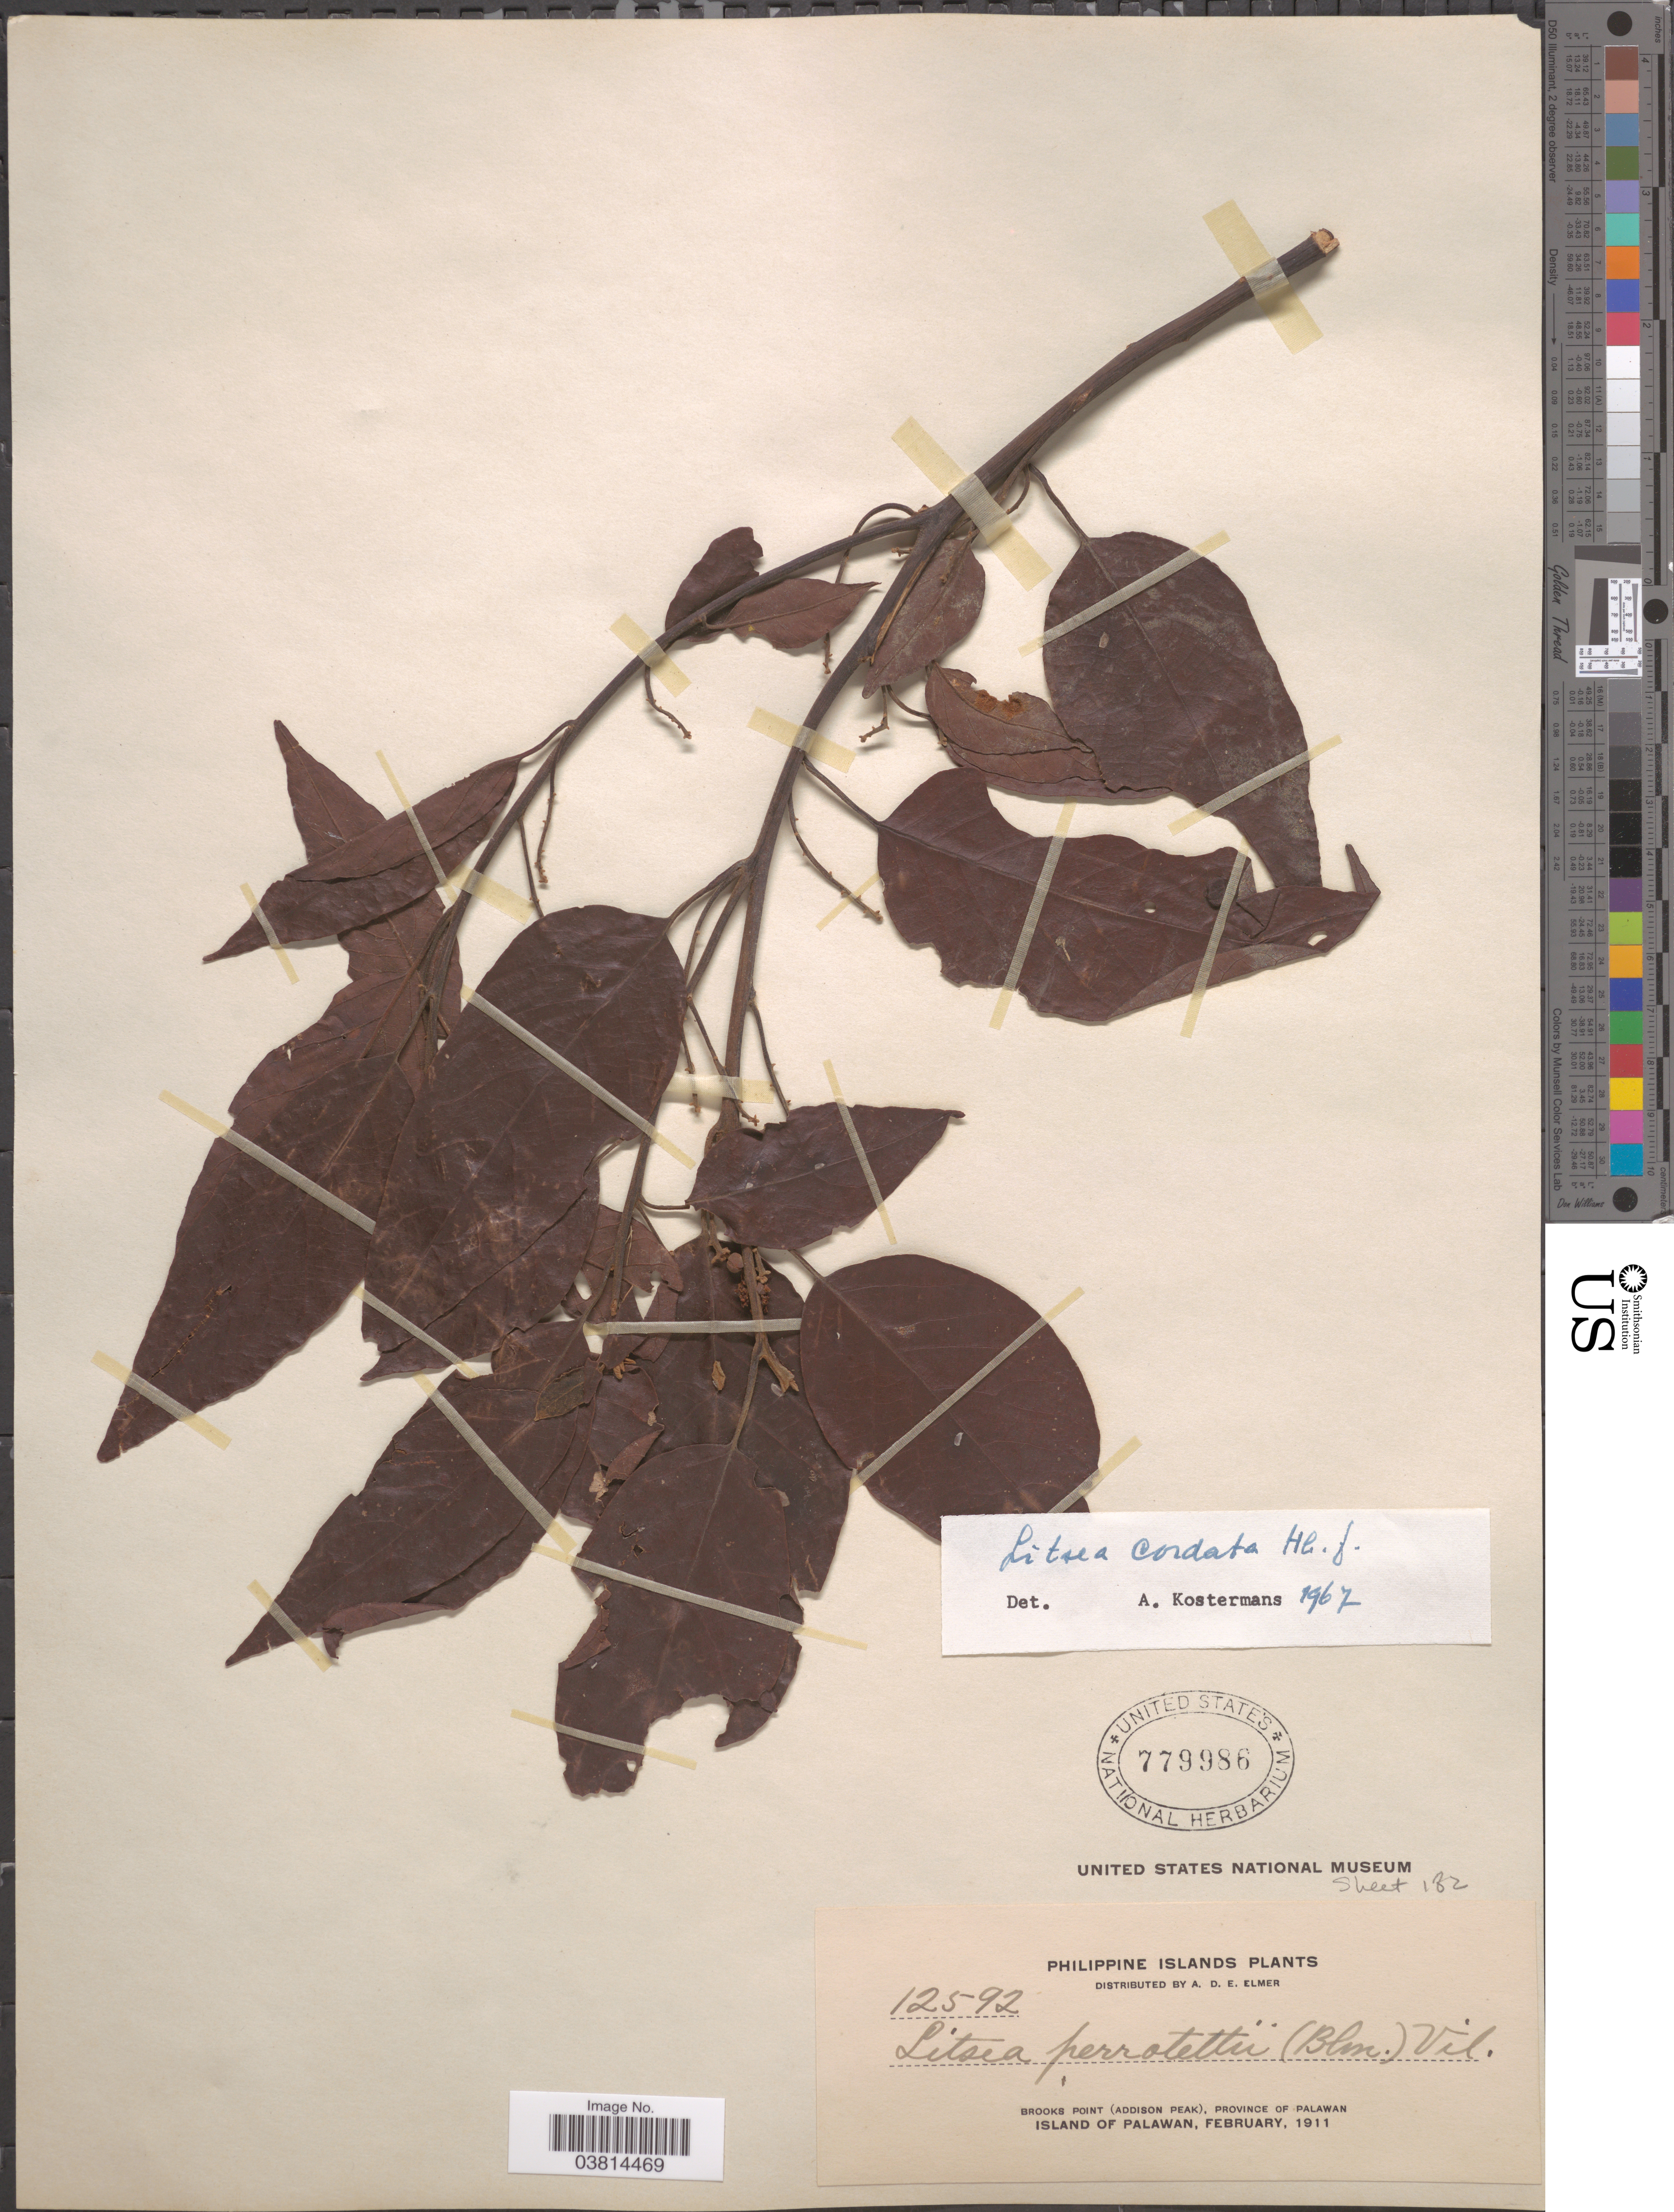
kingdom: Plantae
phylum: Tracheophyta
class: Magnoliopsida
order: Laurales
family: Lauraceae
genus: Litsea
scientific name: Litsea cordata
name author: Hook. f.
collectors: A. D. E. Elmer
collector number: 12592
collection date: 1911-02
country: Philippines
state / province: Mimaropa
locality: Brooks Point (Addison Peak), Province of Palawan. Island of Palawan.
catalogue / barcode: US 779986